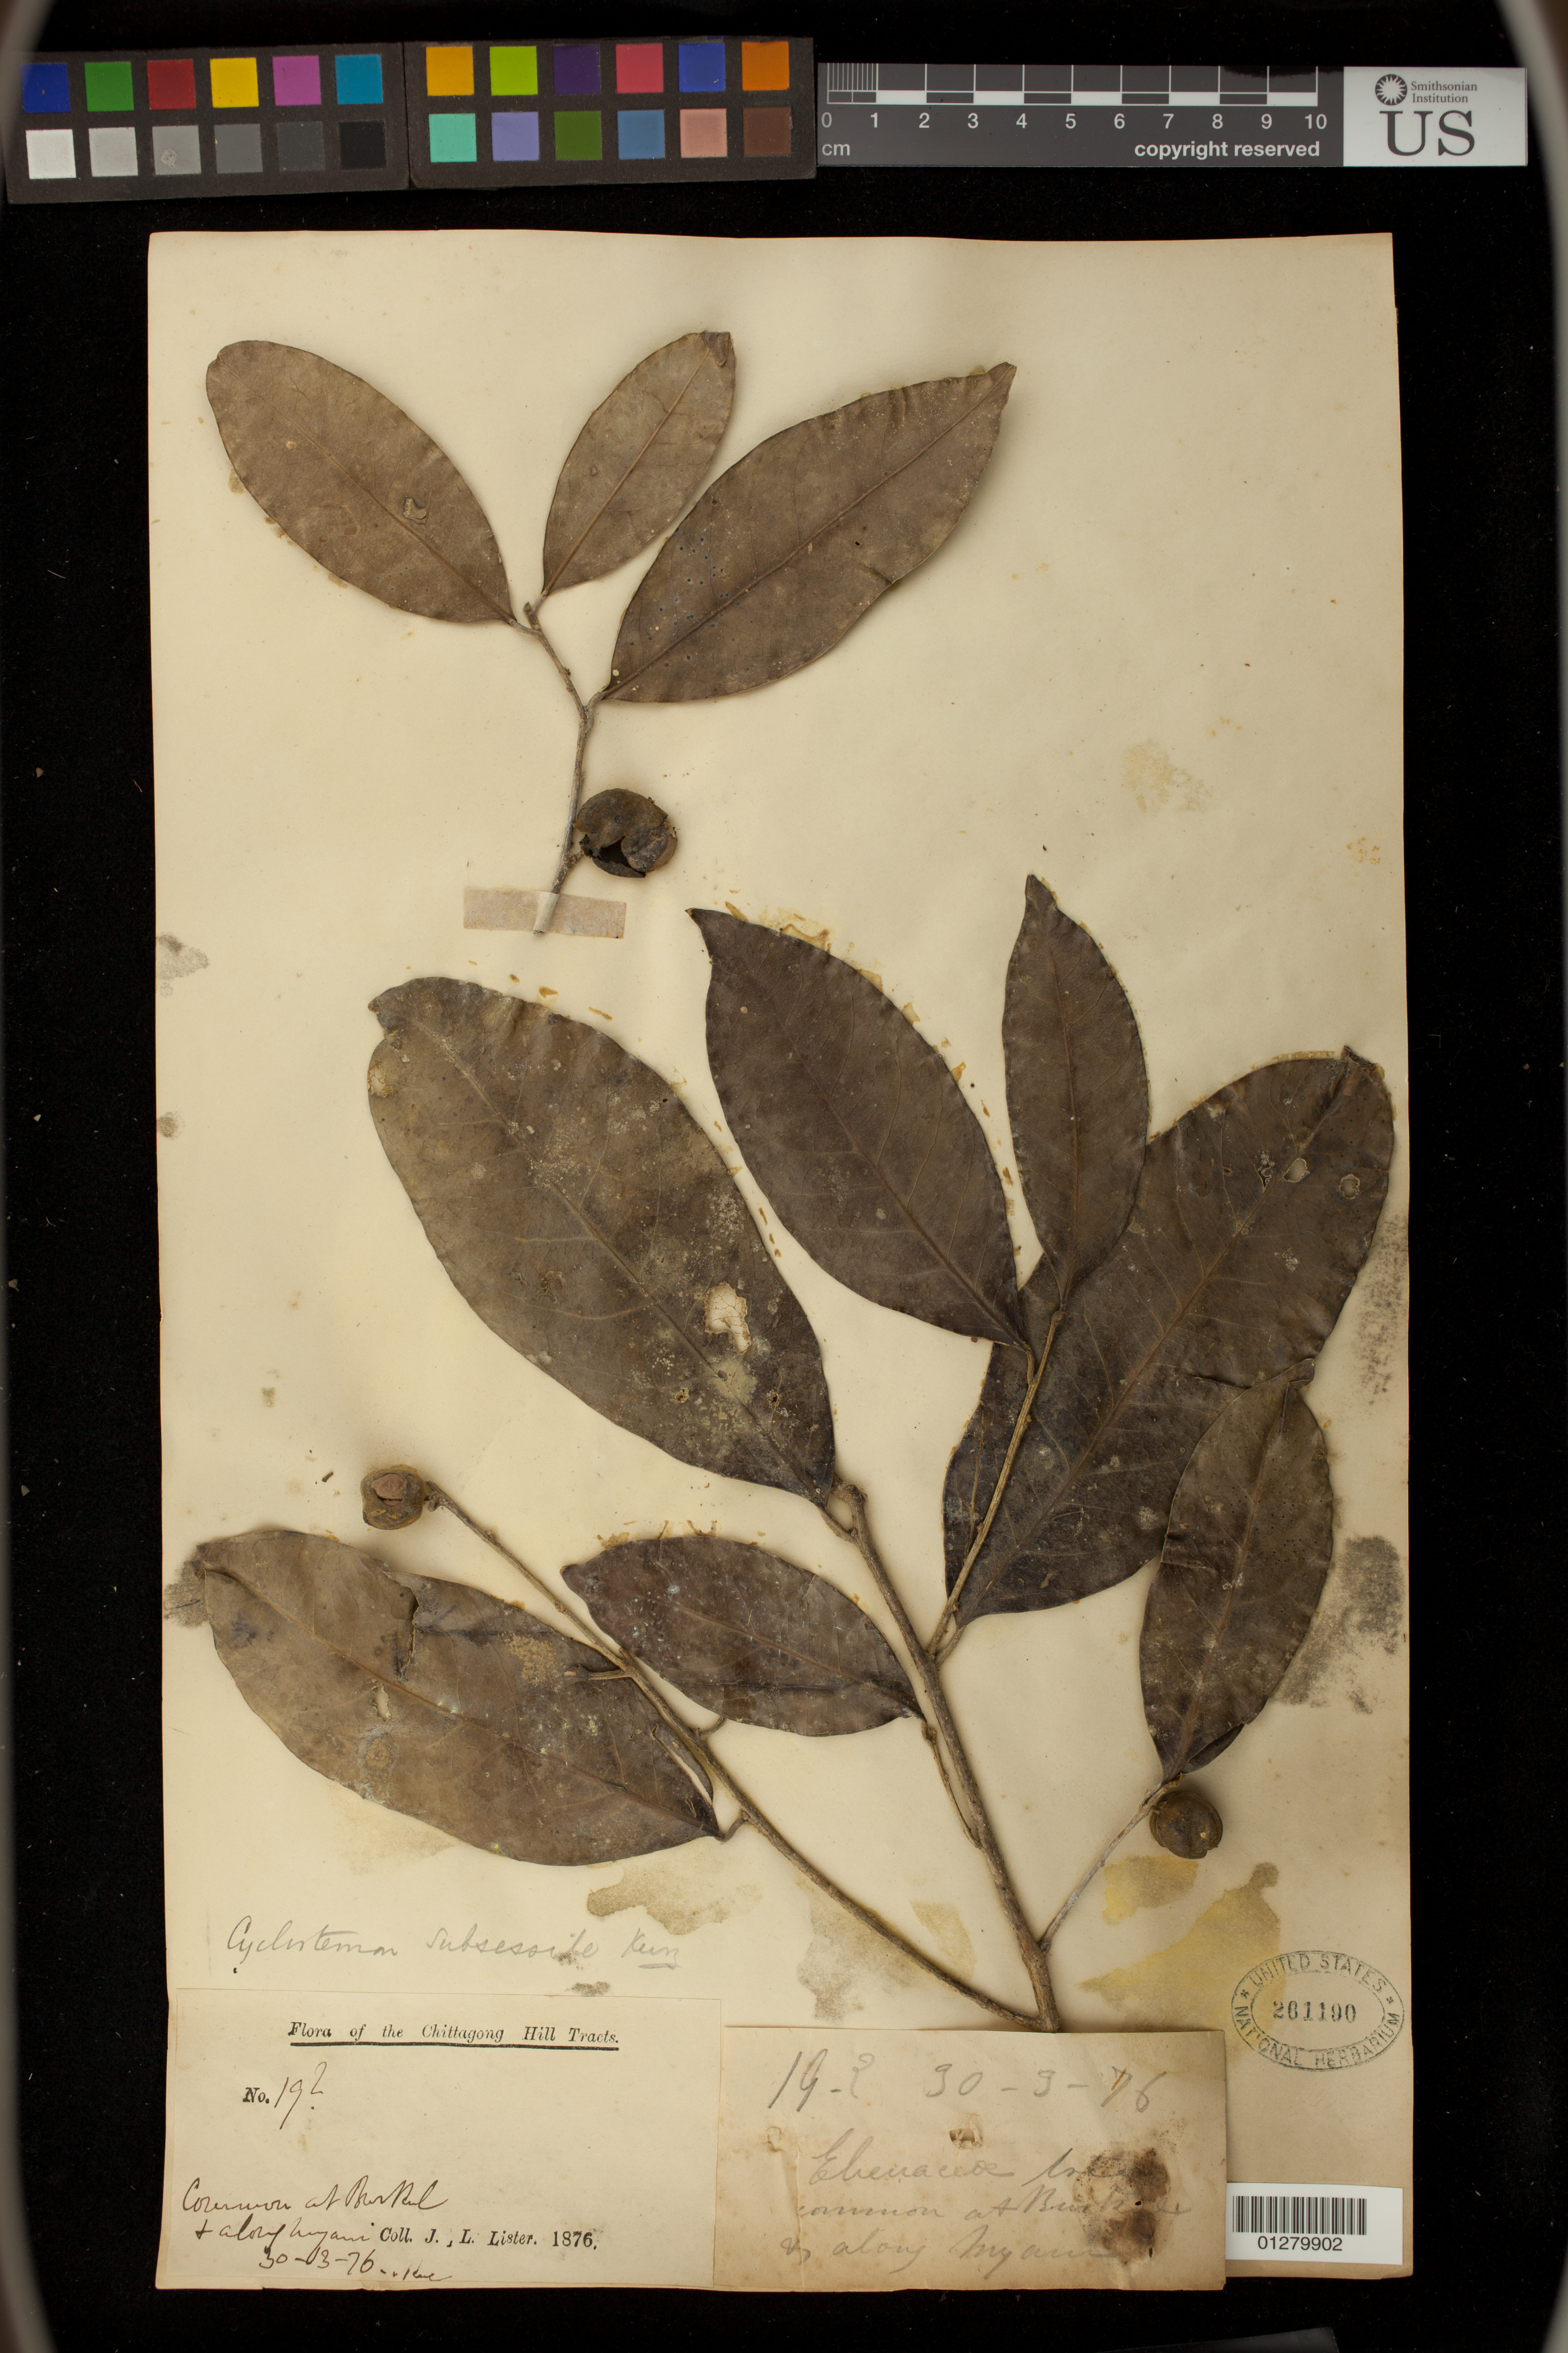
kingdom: Plantae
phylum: Tracheophyta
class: Magnoliopsida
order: Malpighiales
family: Putranjivaceae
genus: Drypetes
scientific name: Drypetes assamica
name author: (Hook. f.) Pax & K. Hoffm.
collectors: J. Lister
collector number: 192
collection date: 1876-03-30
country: Bangladesh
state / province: Barisal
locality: Chittagong Hill Tracts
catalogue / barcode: US 261190